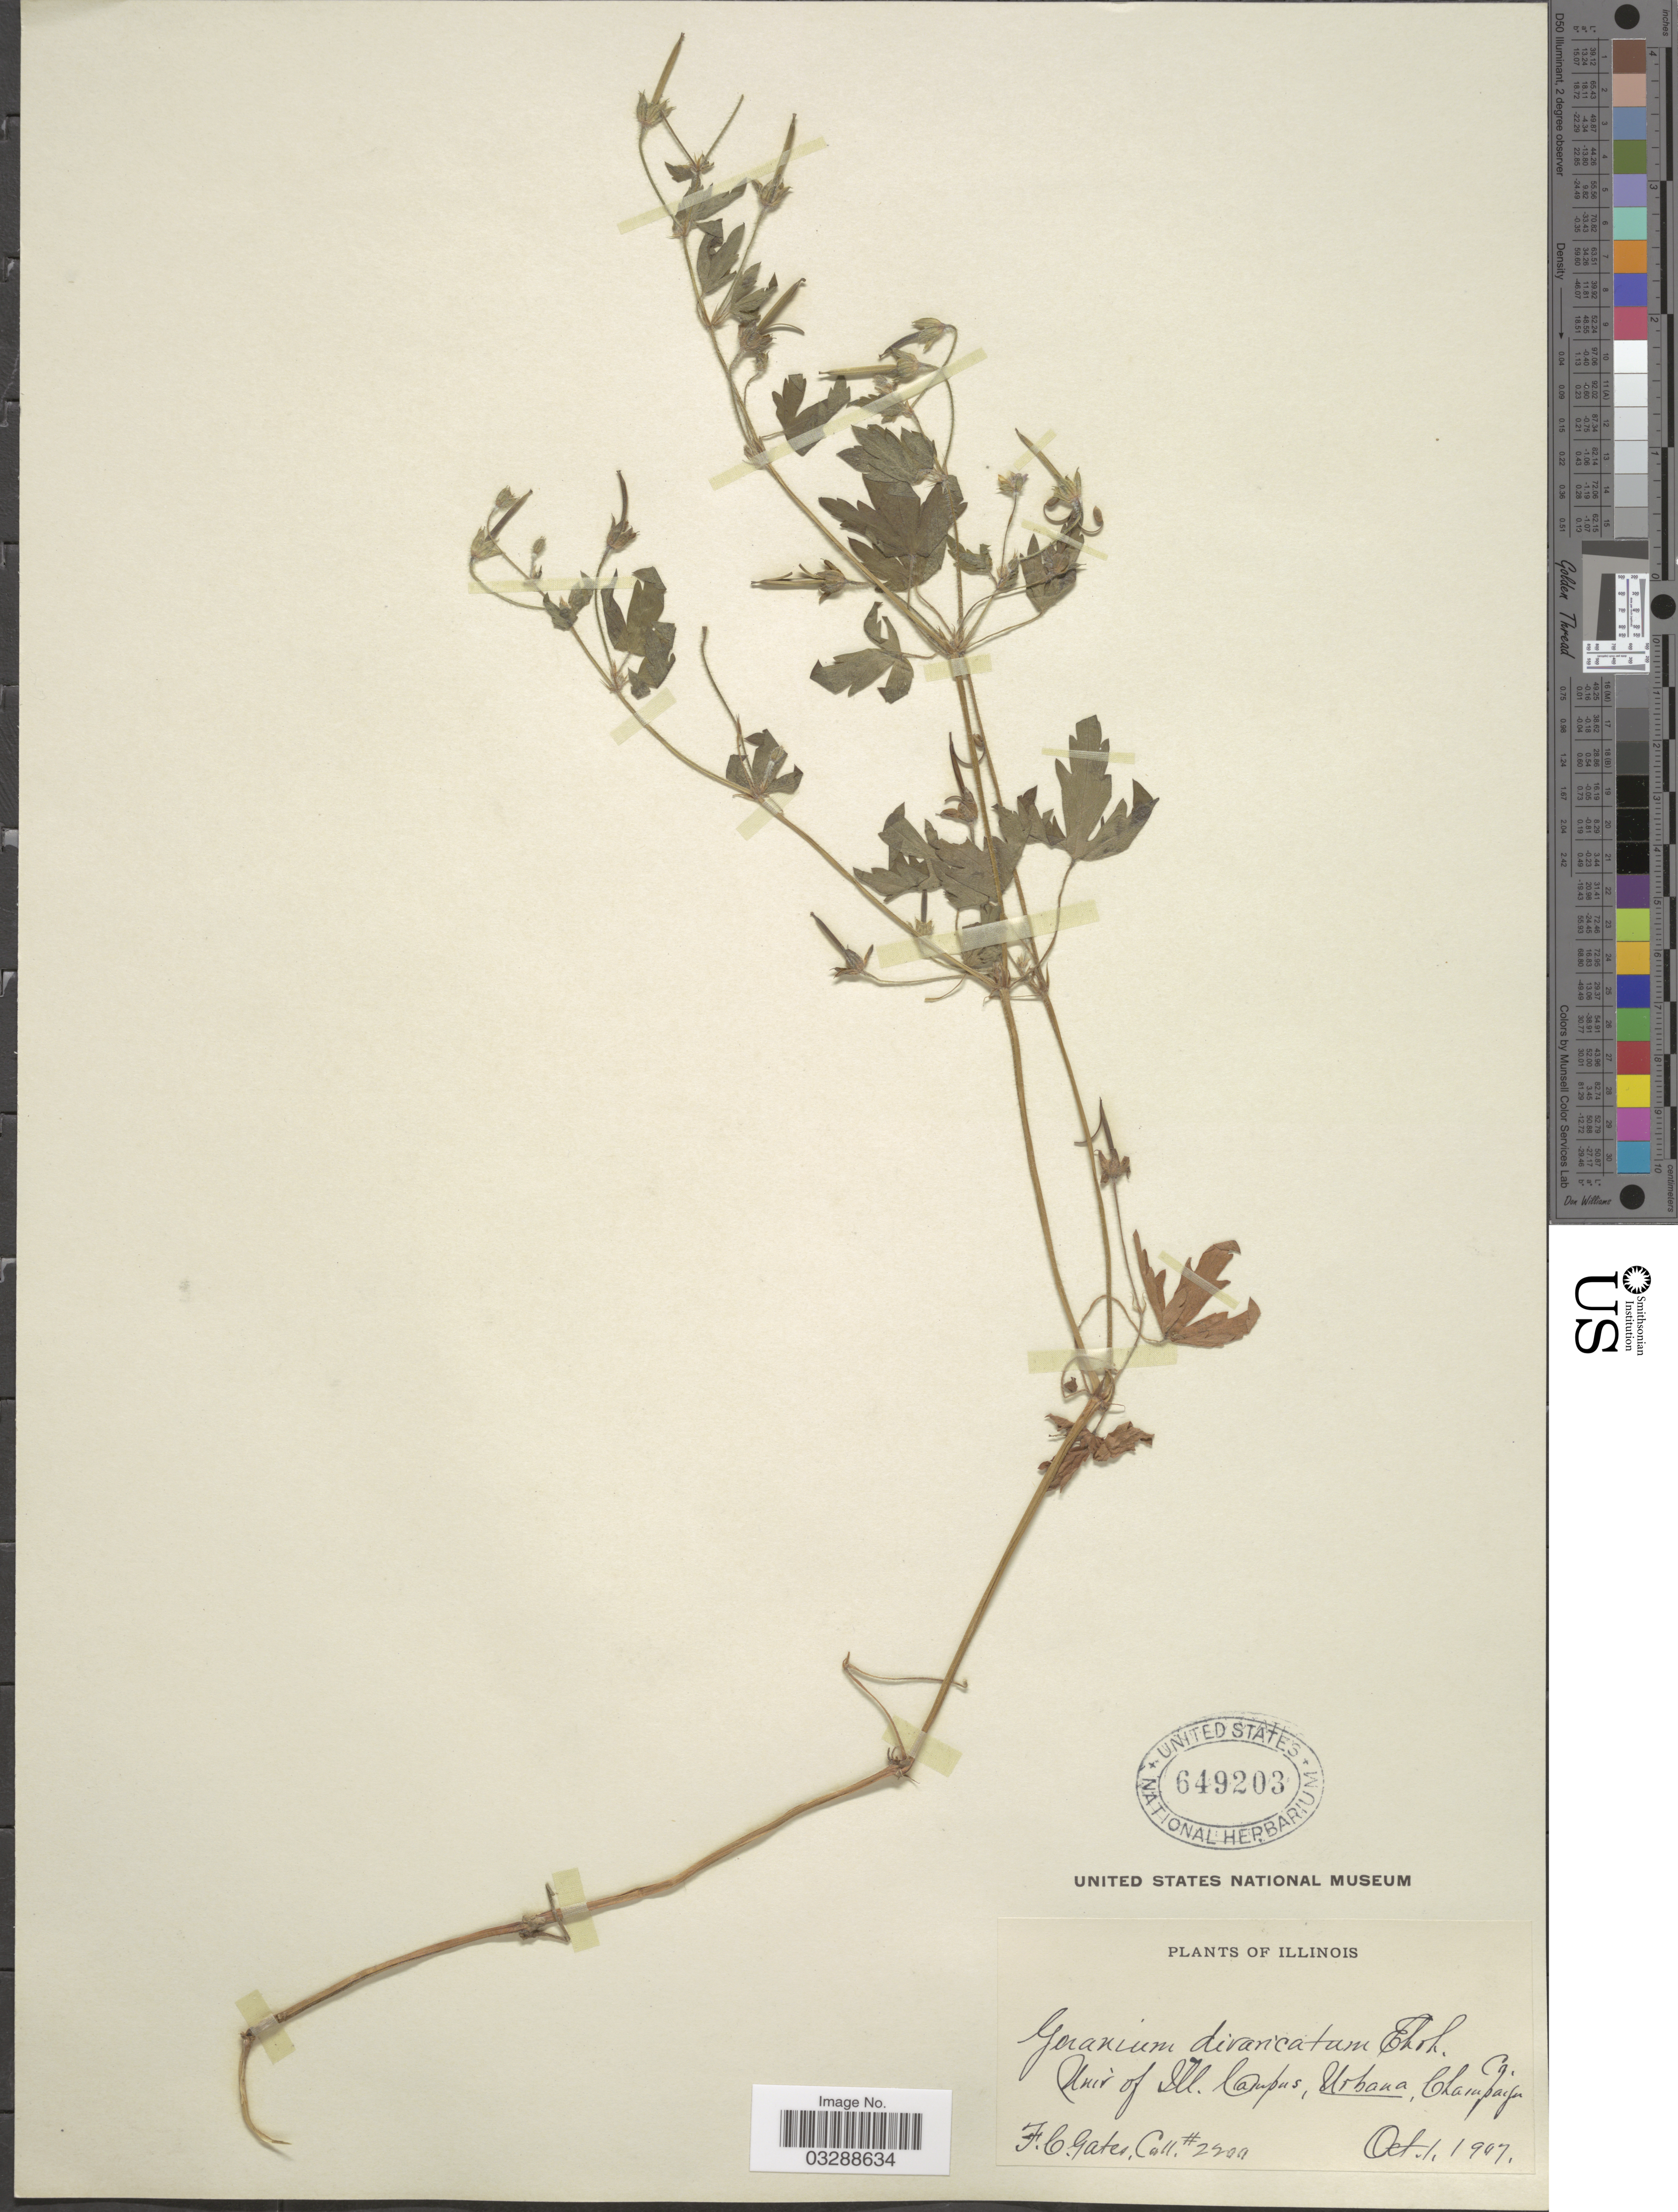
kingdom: Plantae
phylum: Tracheophyta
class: Magnoliopsida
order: Geraniales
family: Geraniaceae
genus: Geranium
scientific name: Geranium divaricatum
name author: Ehrh.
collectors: F. C. Gates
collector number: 2200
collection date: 1907-10-01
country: United States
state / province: Illinois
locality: Univ of Ill. Campus, Urbana, Champaign Co.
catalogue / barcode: US 649203